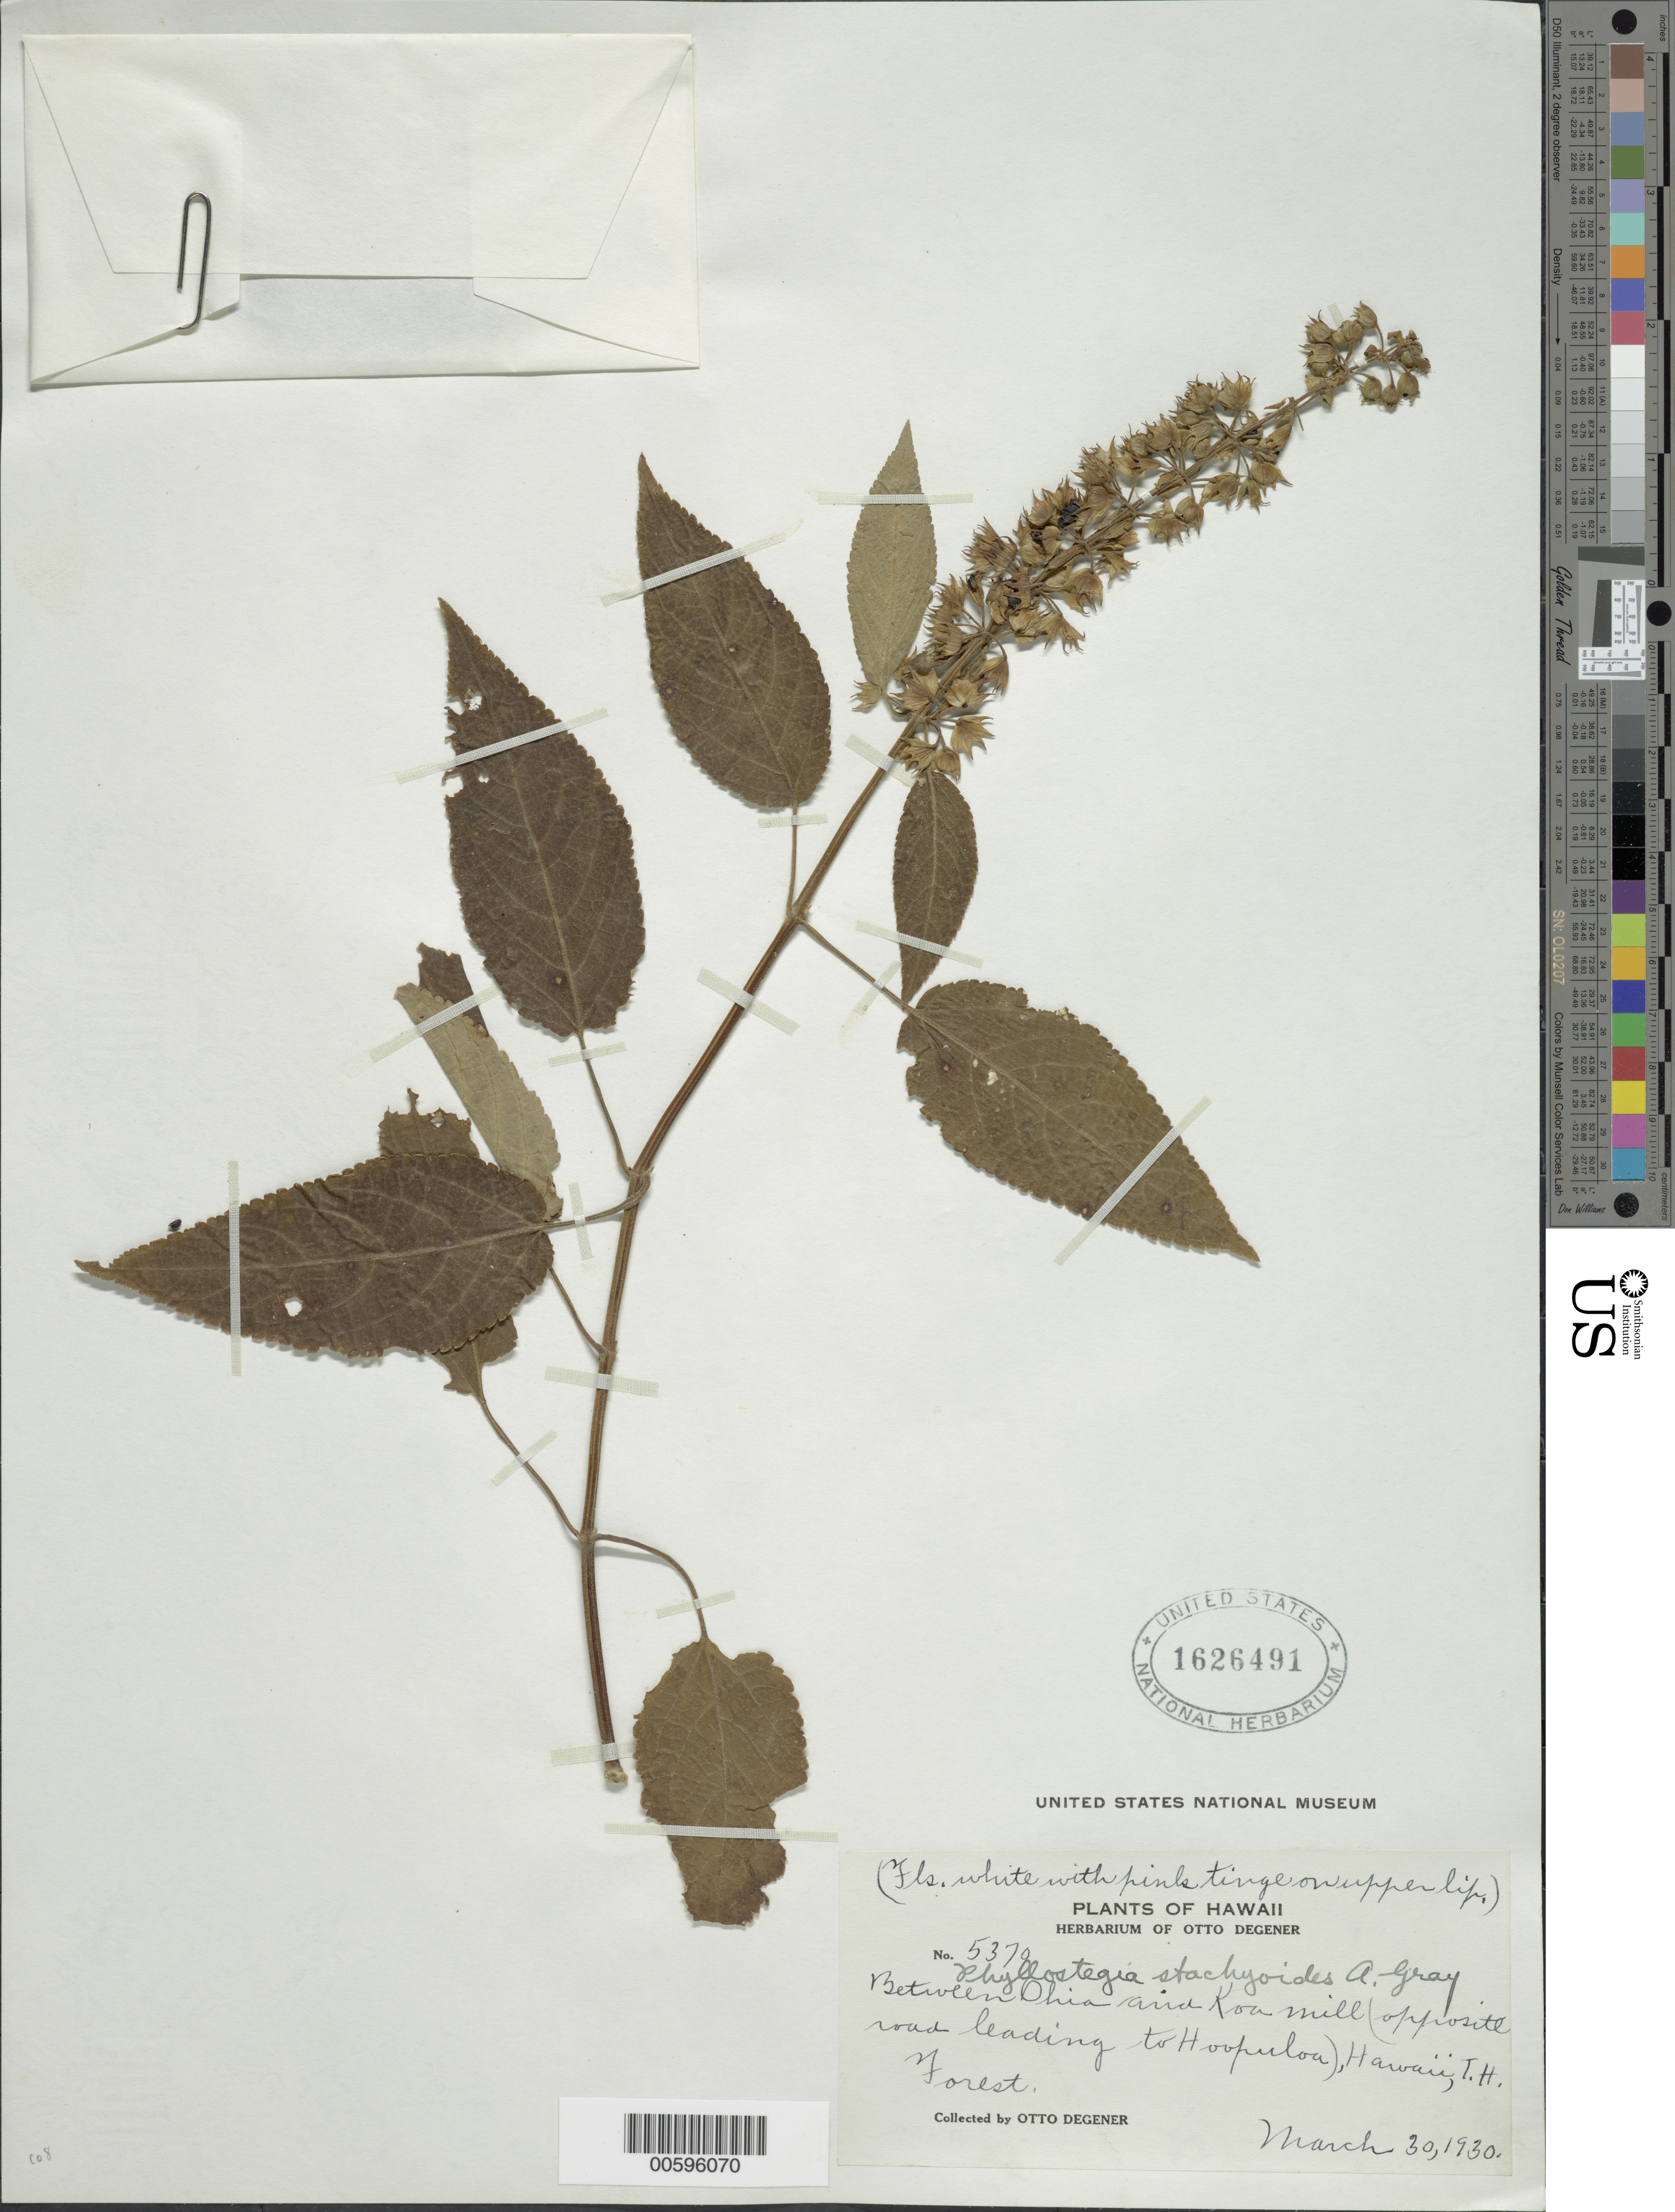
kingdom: Plantae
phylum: Tracheophyta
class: Magnoliopsida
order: Lamiales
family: Lamiaceae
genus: Phyllostegia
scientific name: Phyllostegia stachyoides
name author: A. Gray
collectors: O. Degener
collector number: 5370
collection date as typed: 30 Mar 1930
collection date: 1930-03-30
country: United States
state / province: Hawaii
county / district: Hawaii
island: Hawaii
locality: Between Ohia and Koa mill (opposite road leading to Hoopuloa).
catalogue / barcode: US 1626491